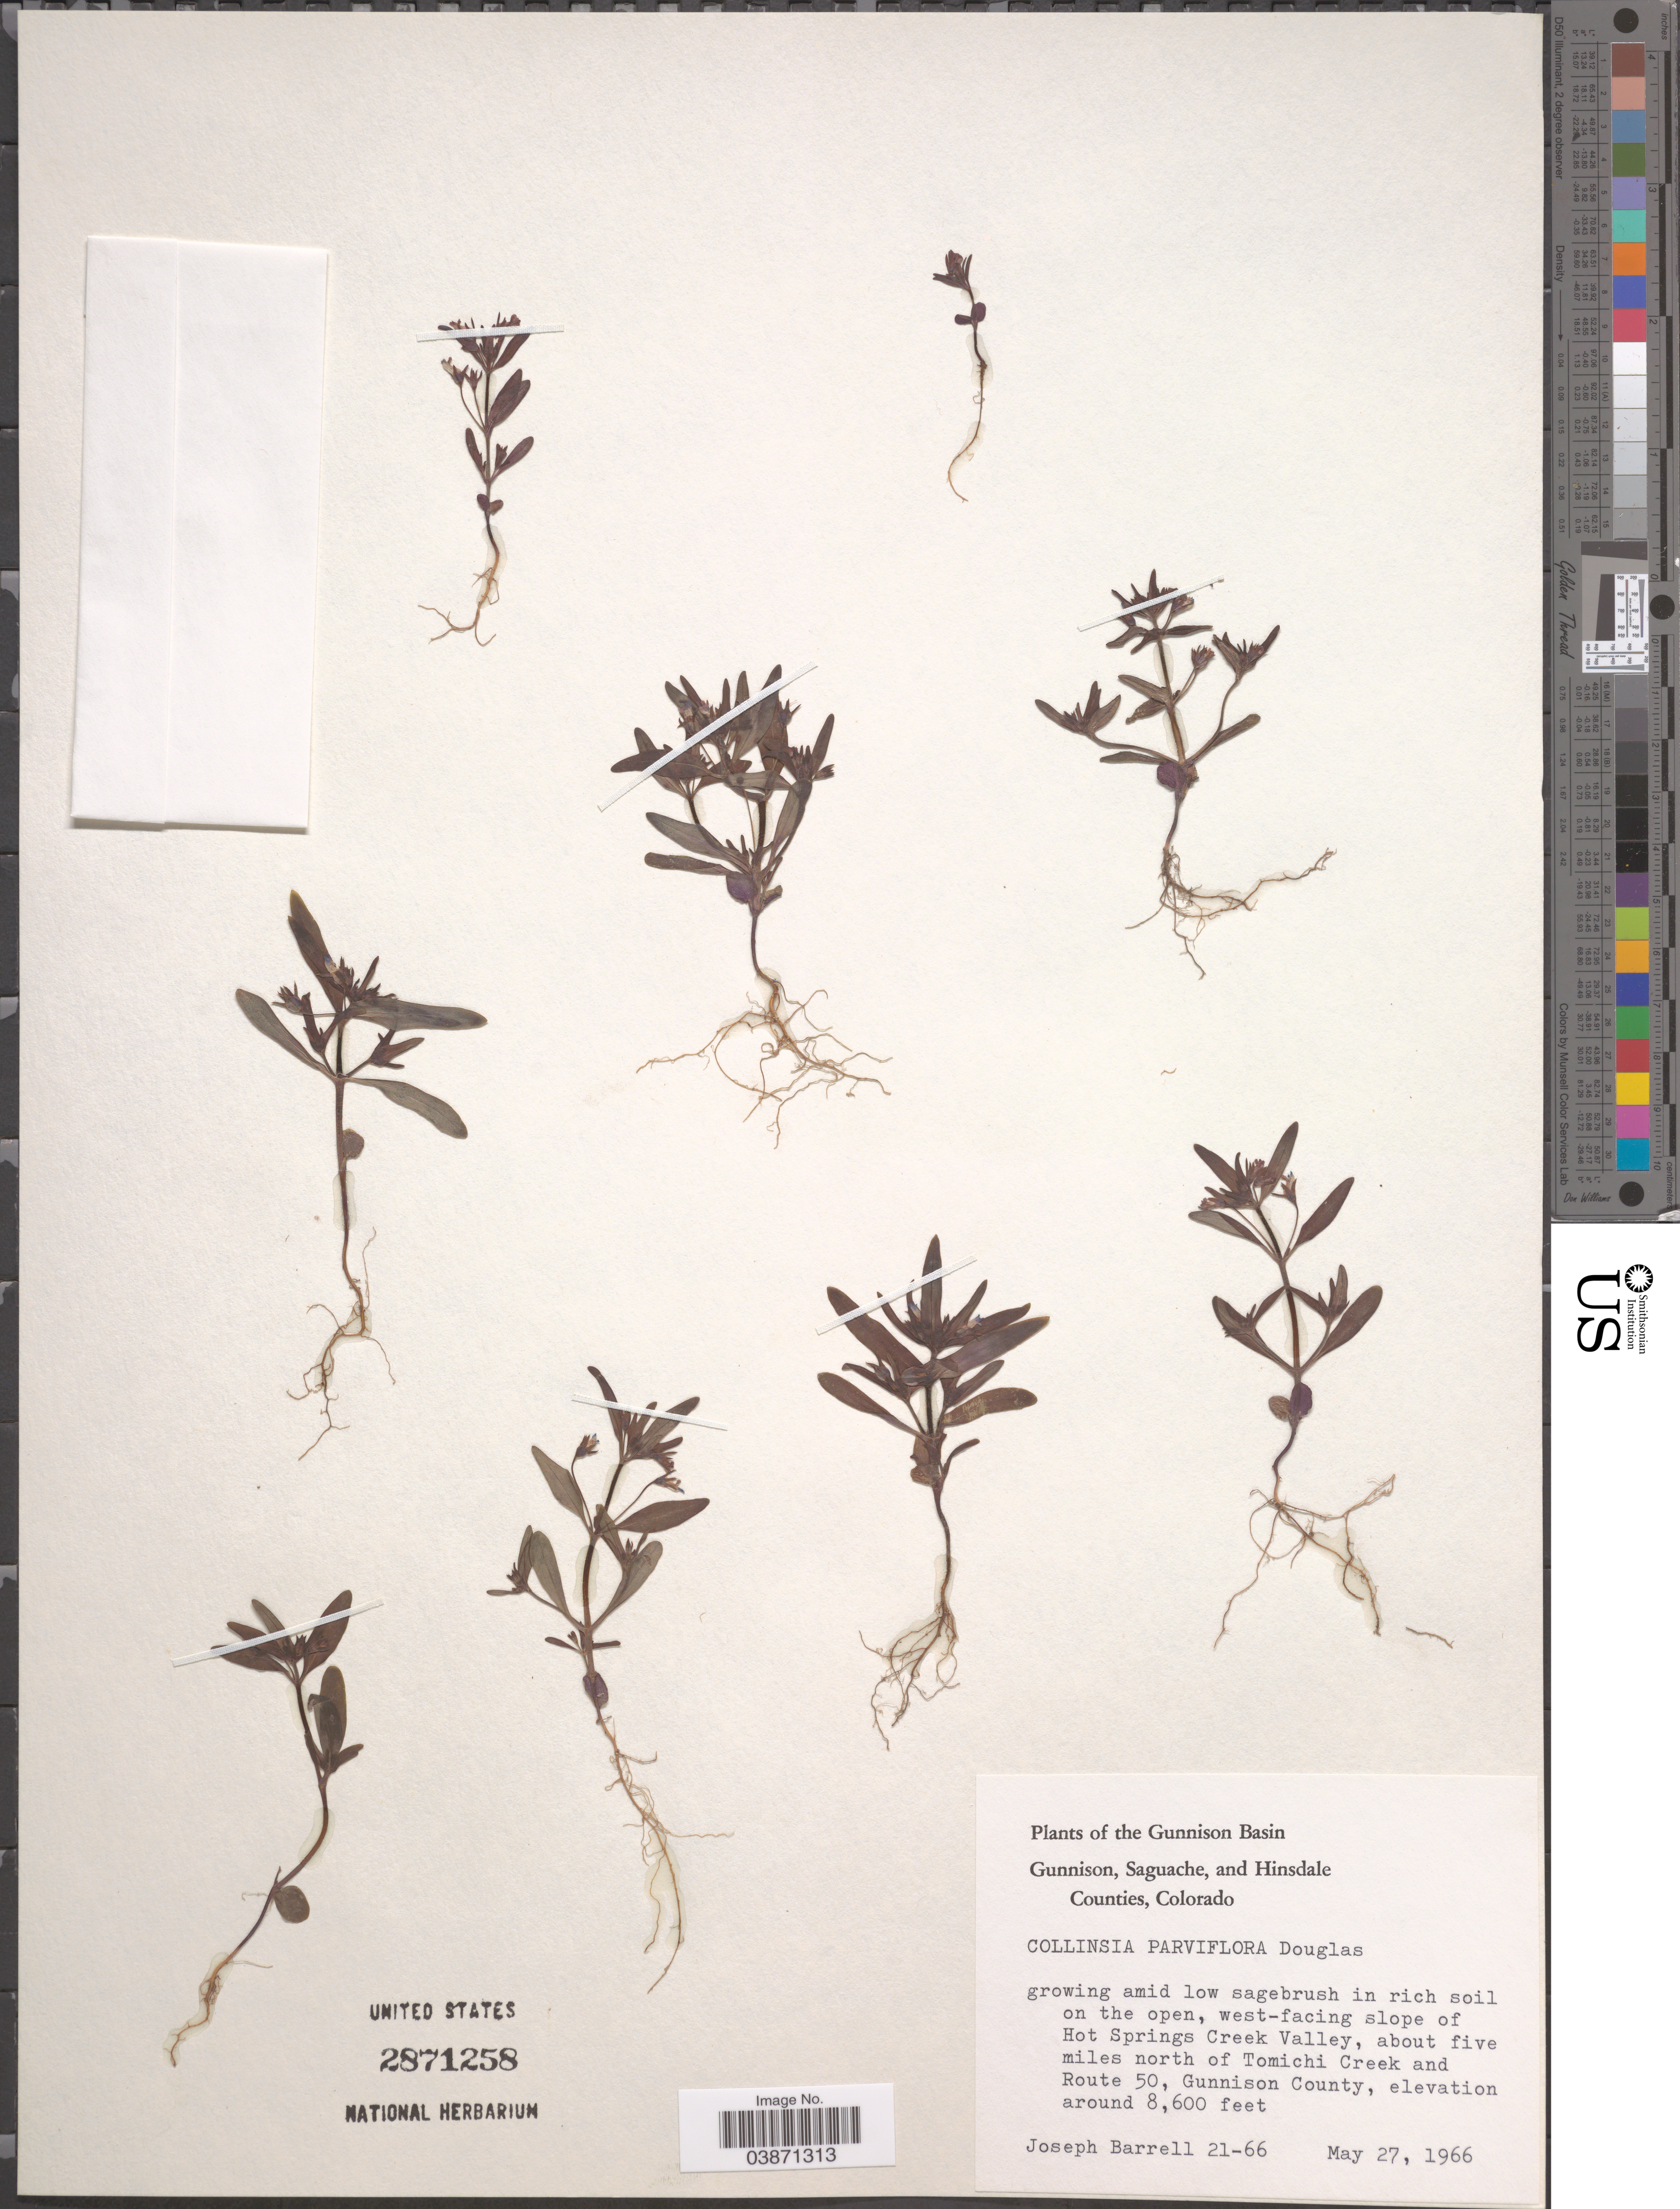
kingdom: Plantae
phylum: Tracheophyta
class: Magnoliopsida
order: Lamiales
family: Plantaginaceae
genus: Collinsia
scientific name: Collinsia parviflora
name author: Douglas ex Lindl.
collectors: J. Barrell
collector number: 21-66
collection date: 1966-05-27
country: United States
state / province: Colorado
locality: The Gunnison Basin. On the open, west-facing slope of Hot Springs Creek Valley, about five miles north of Tomichi Creek and Route 50, Gunnison County.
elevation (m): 2621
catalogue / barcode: US 2871258